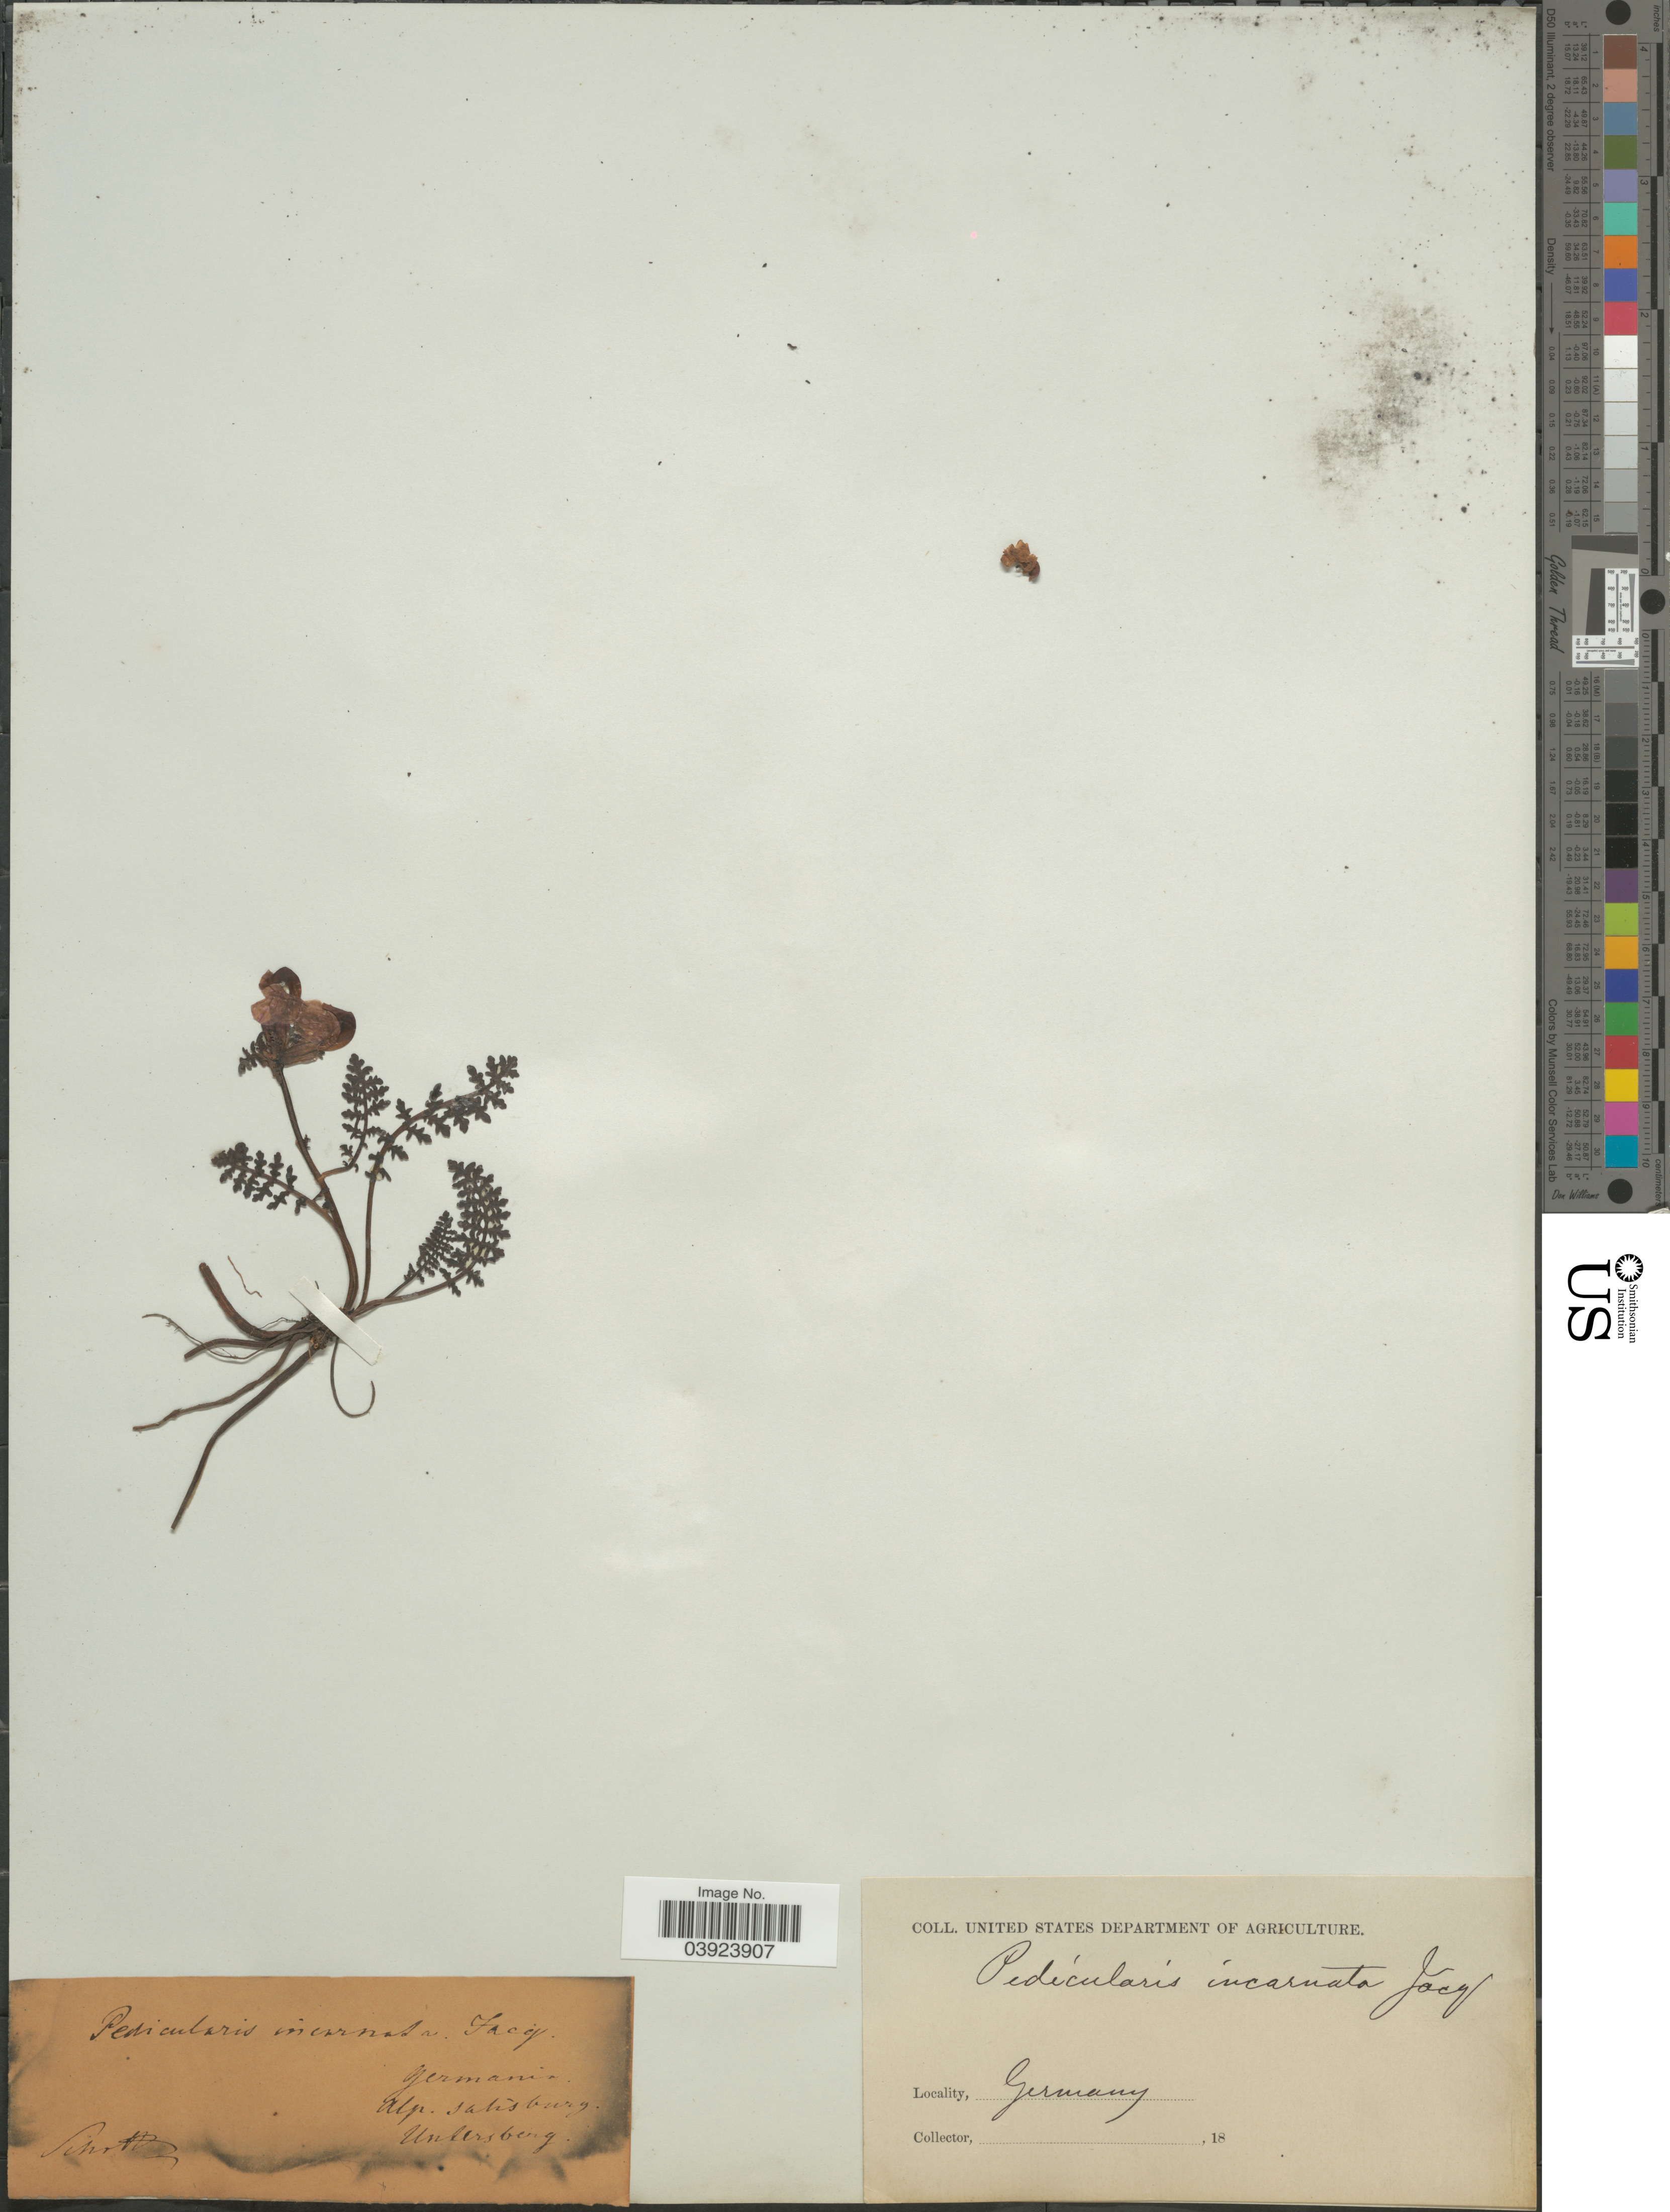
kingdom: Plantae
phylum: Tracheophyta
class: Magnoliopsida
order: Lamiales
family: Orobanchaceae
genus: Pedicularis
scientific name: Pedicularis incarnata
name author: L.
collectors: -. Schottz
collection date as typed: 18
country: Germany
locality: Alp. Salisburg. Untersberg.